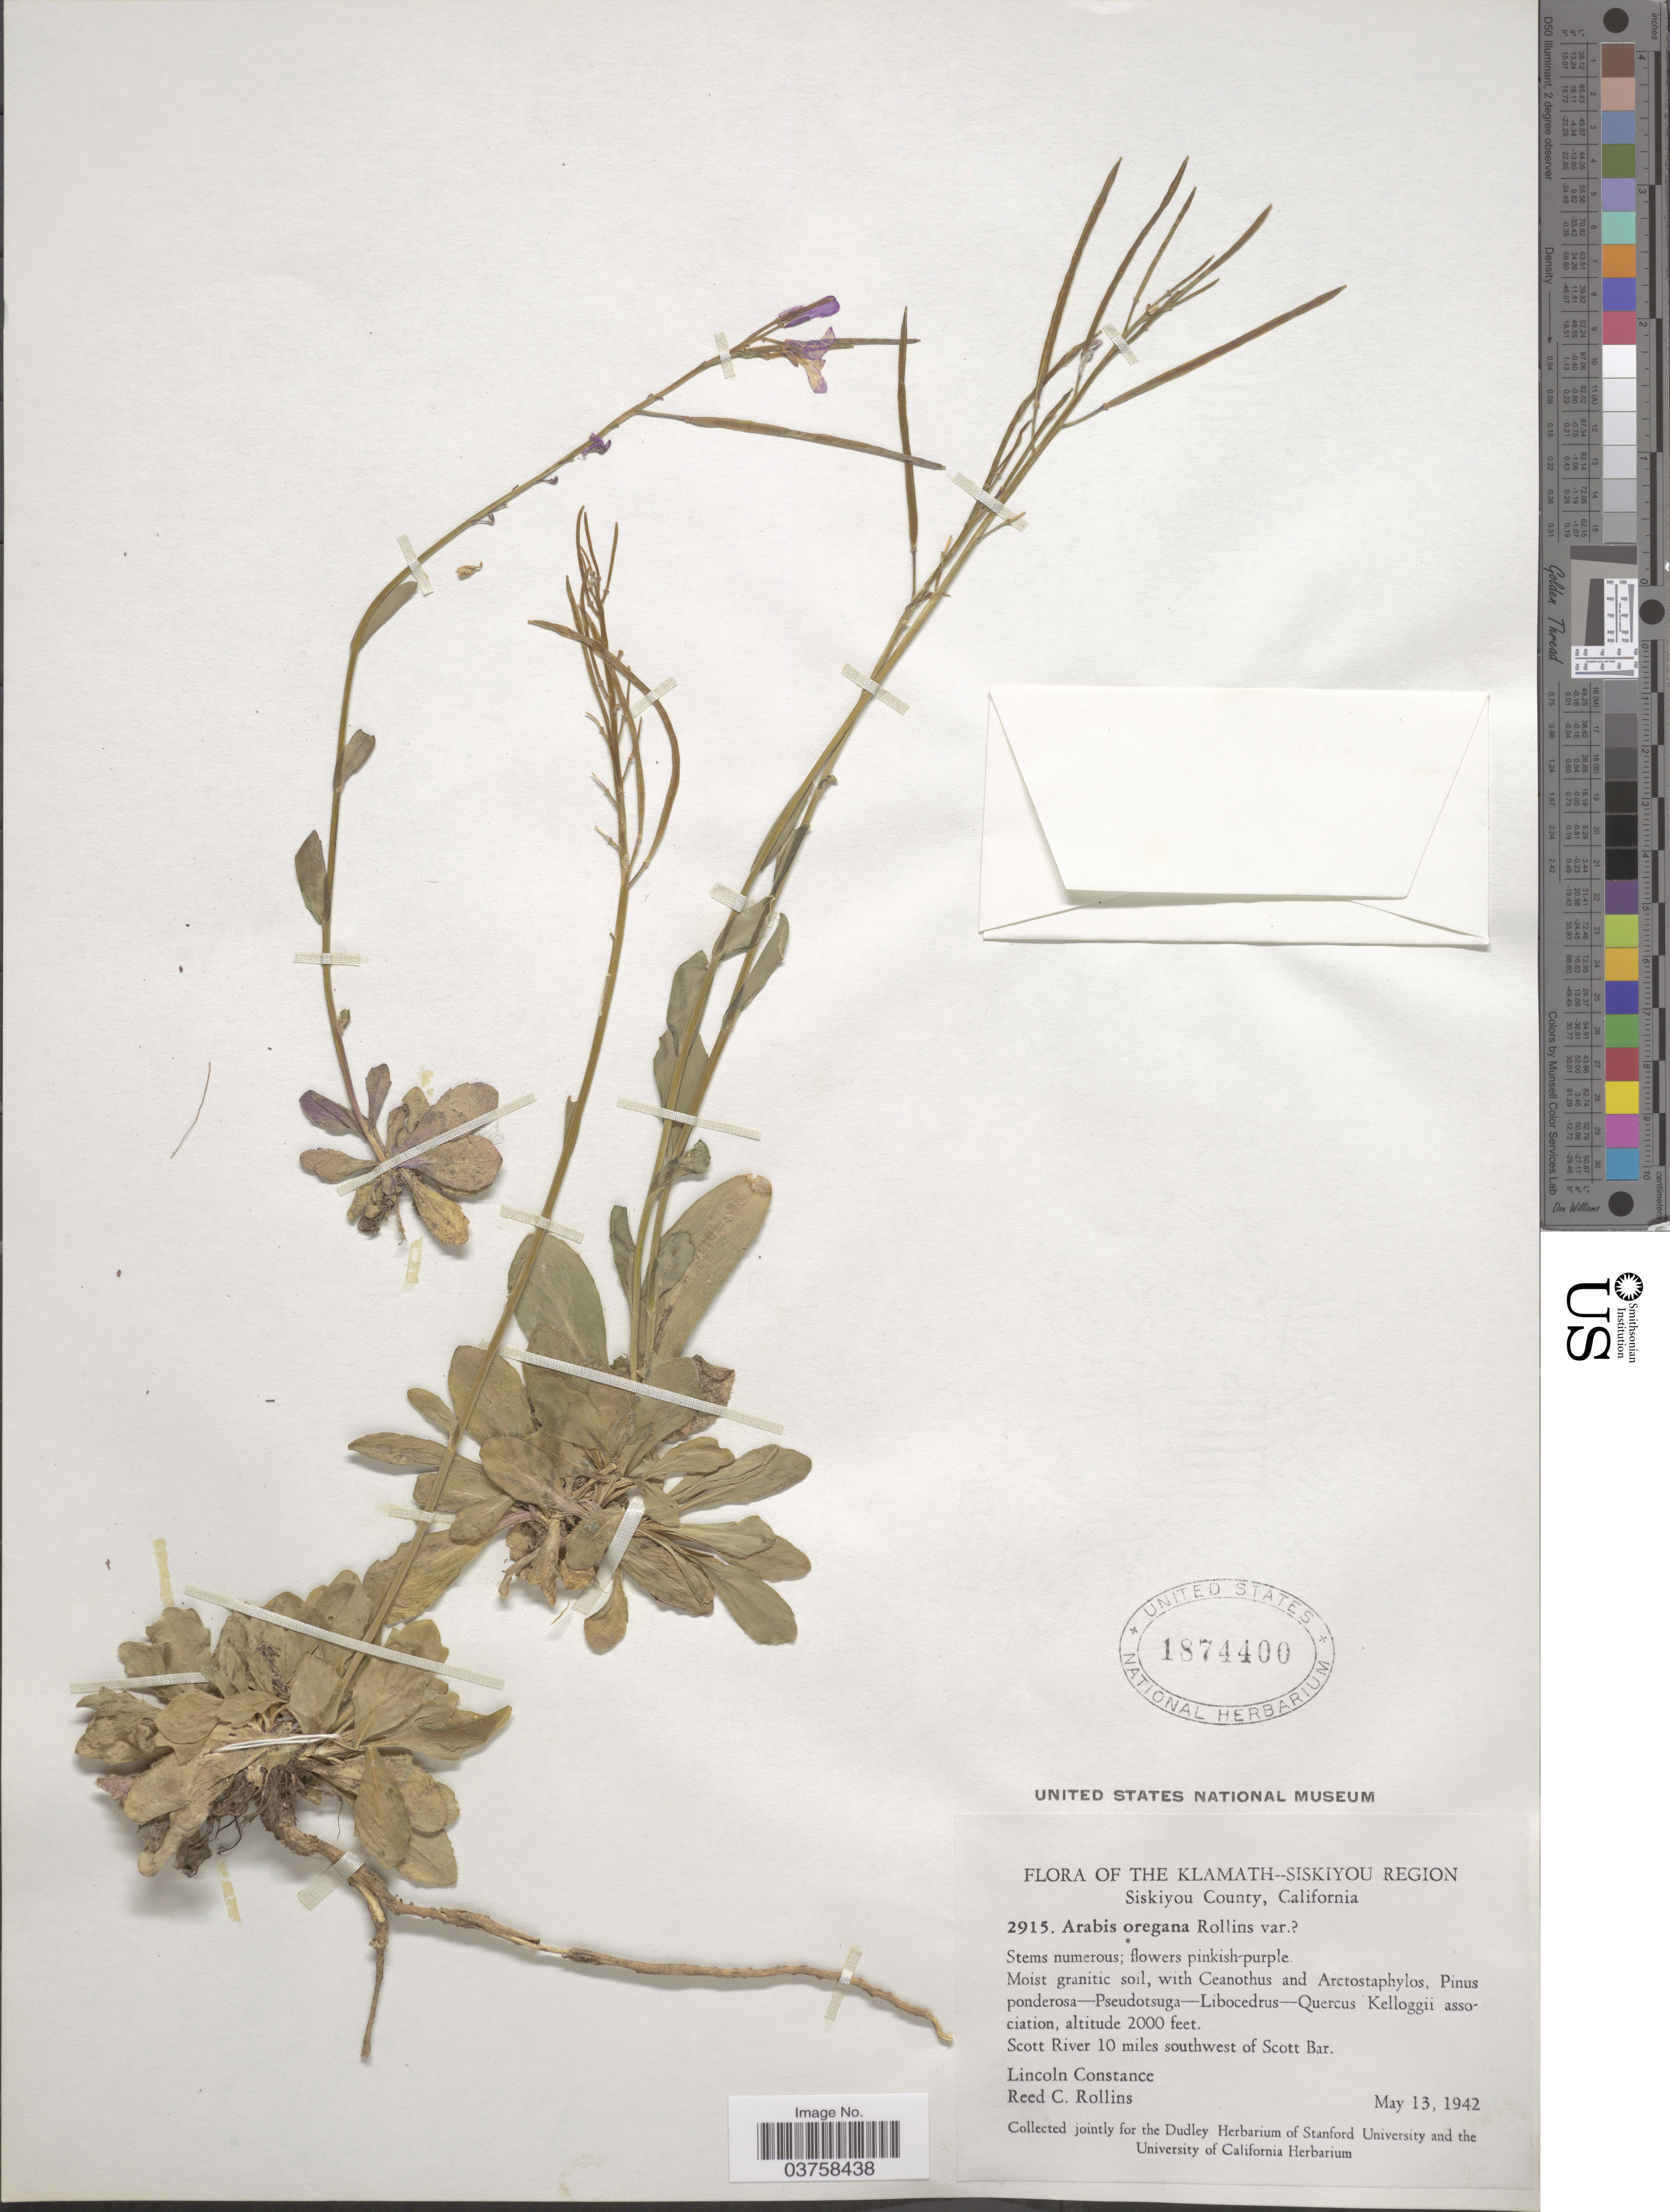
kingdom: Plantae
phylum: Tracheophyta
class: Magnoliopsida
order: Brassicales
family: Brassicaceae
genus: Arabis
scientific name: Arabis oregana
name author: Rollins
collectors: L. Constance & R. C. Rollins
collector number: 2915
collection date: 1942-05-13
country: United States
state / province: California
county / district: Siskiyou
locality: The Klamath-Siskiyou Region. Siskiyou County. Scott River 10 miles southwest of Scott Bar.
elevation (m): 610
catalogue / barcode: US 1874400